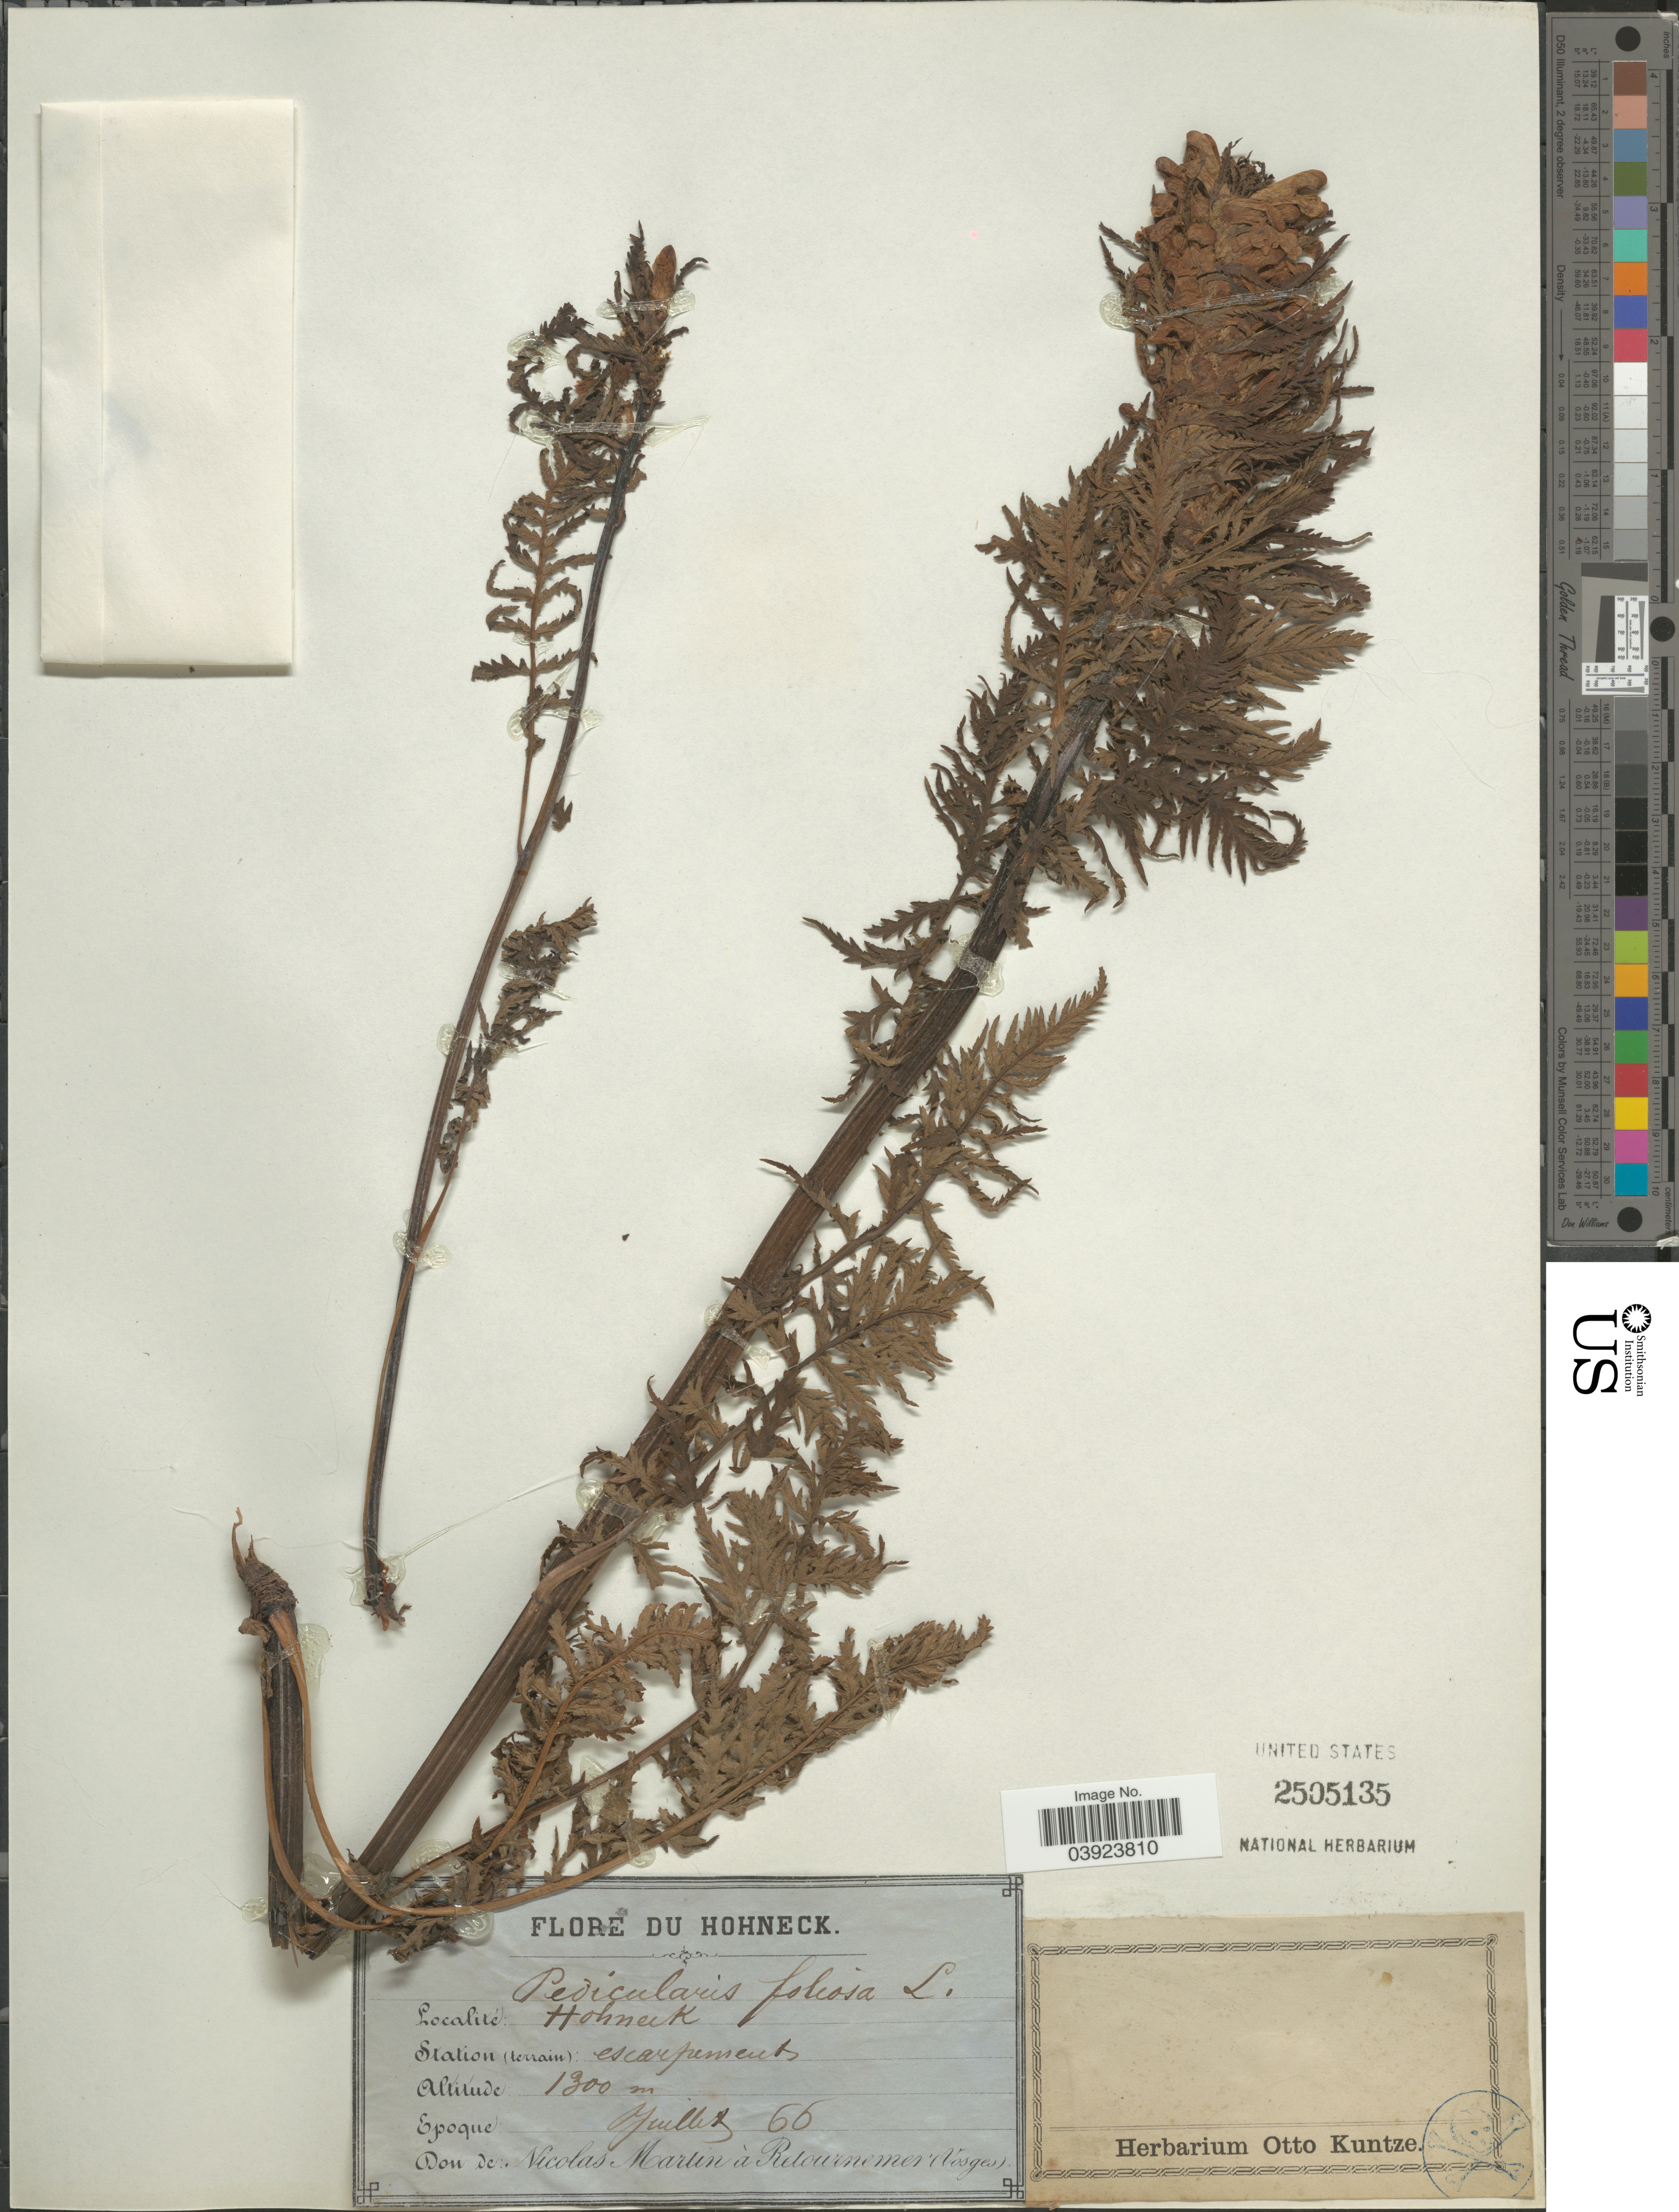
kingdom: Plantae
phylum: Tracheophyta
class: Magnoliopsida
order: Lamiales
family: Orobanchaceae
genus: Pedicularis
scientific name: Pedicularis foliosa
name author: L.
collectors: N. Martin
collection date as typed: Transcribed d/m/y: /7/66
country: France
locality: Hohneck. Station escarpements.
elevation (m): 1300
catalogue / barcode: US 2505135